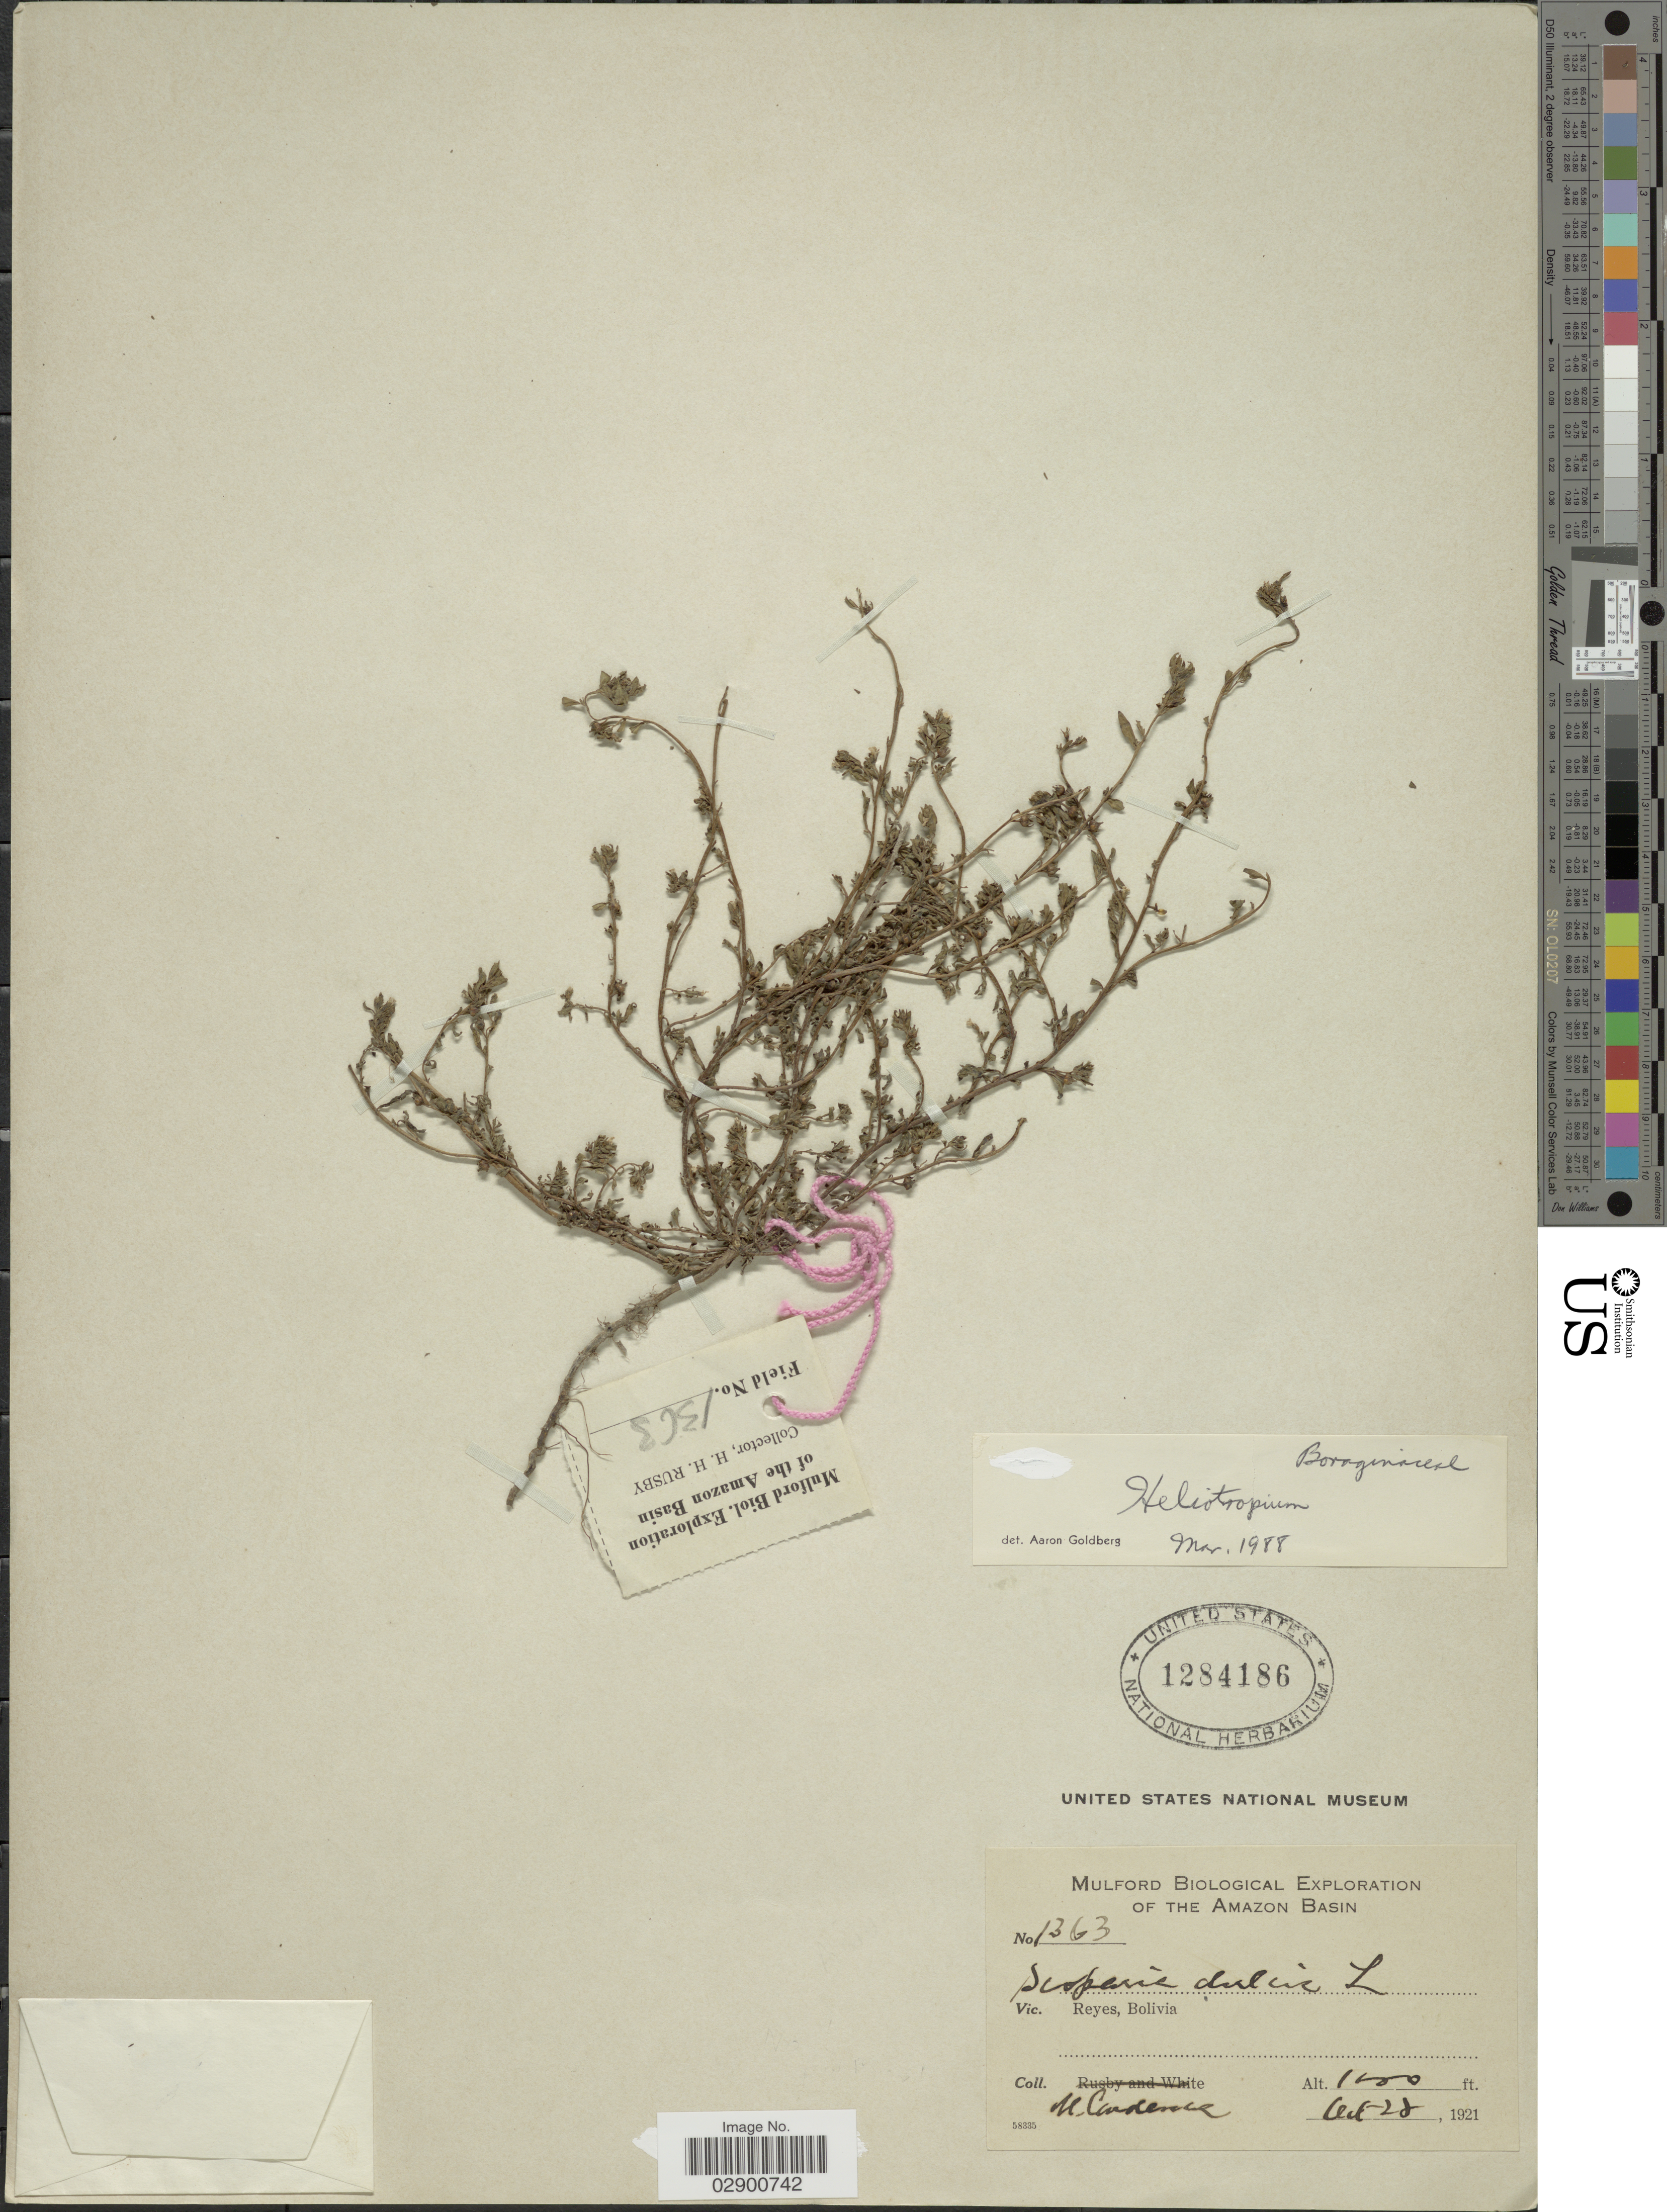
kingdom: Plantae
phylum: Tracheophyta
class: Magnoliopsida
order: Boraginales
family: Heliotropiaceae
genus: Heliotropium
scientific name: Heliotropium sp.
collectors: M. Cárdenas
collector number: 1363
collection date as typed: Oct. 28, 1921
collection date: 1921-10-28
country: Bolivia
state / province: Beni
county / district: José Ballivián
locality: Reyes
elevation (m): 305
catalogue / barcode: US 1284186